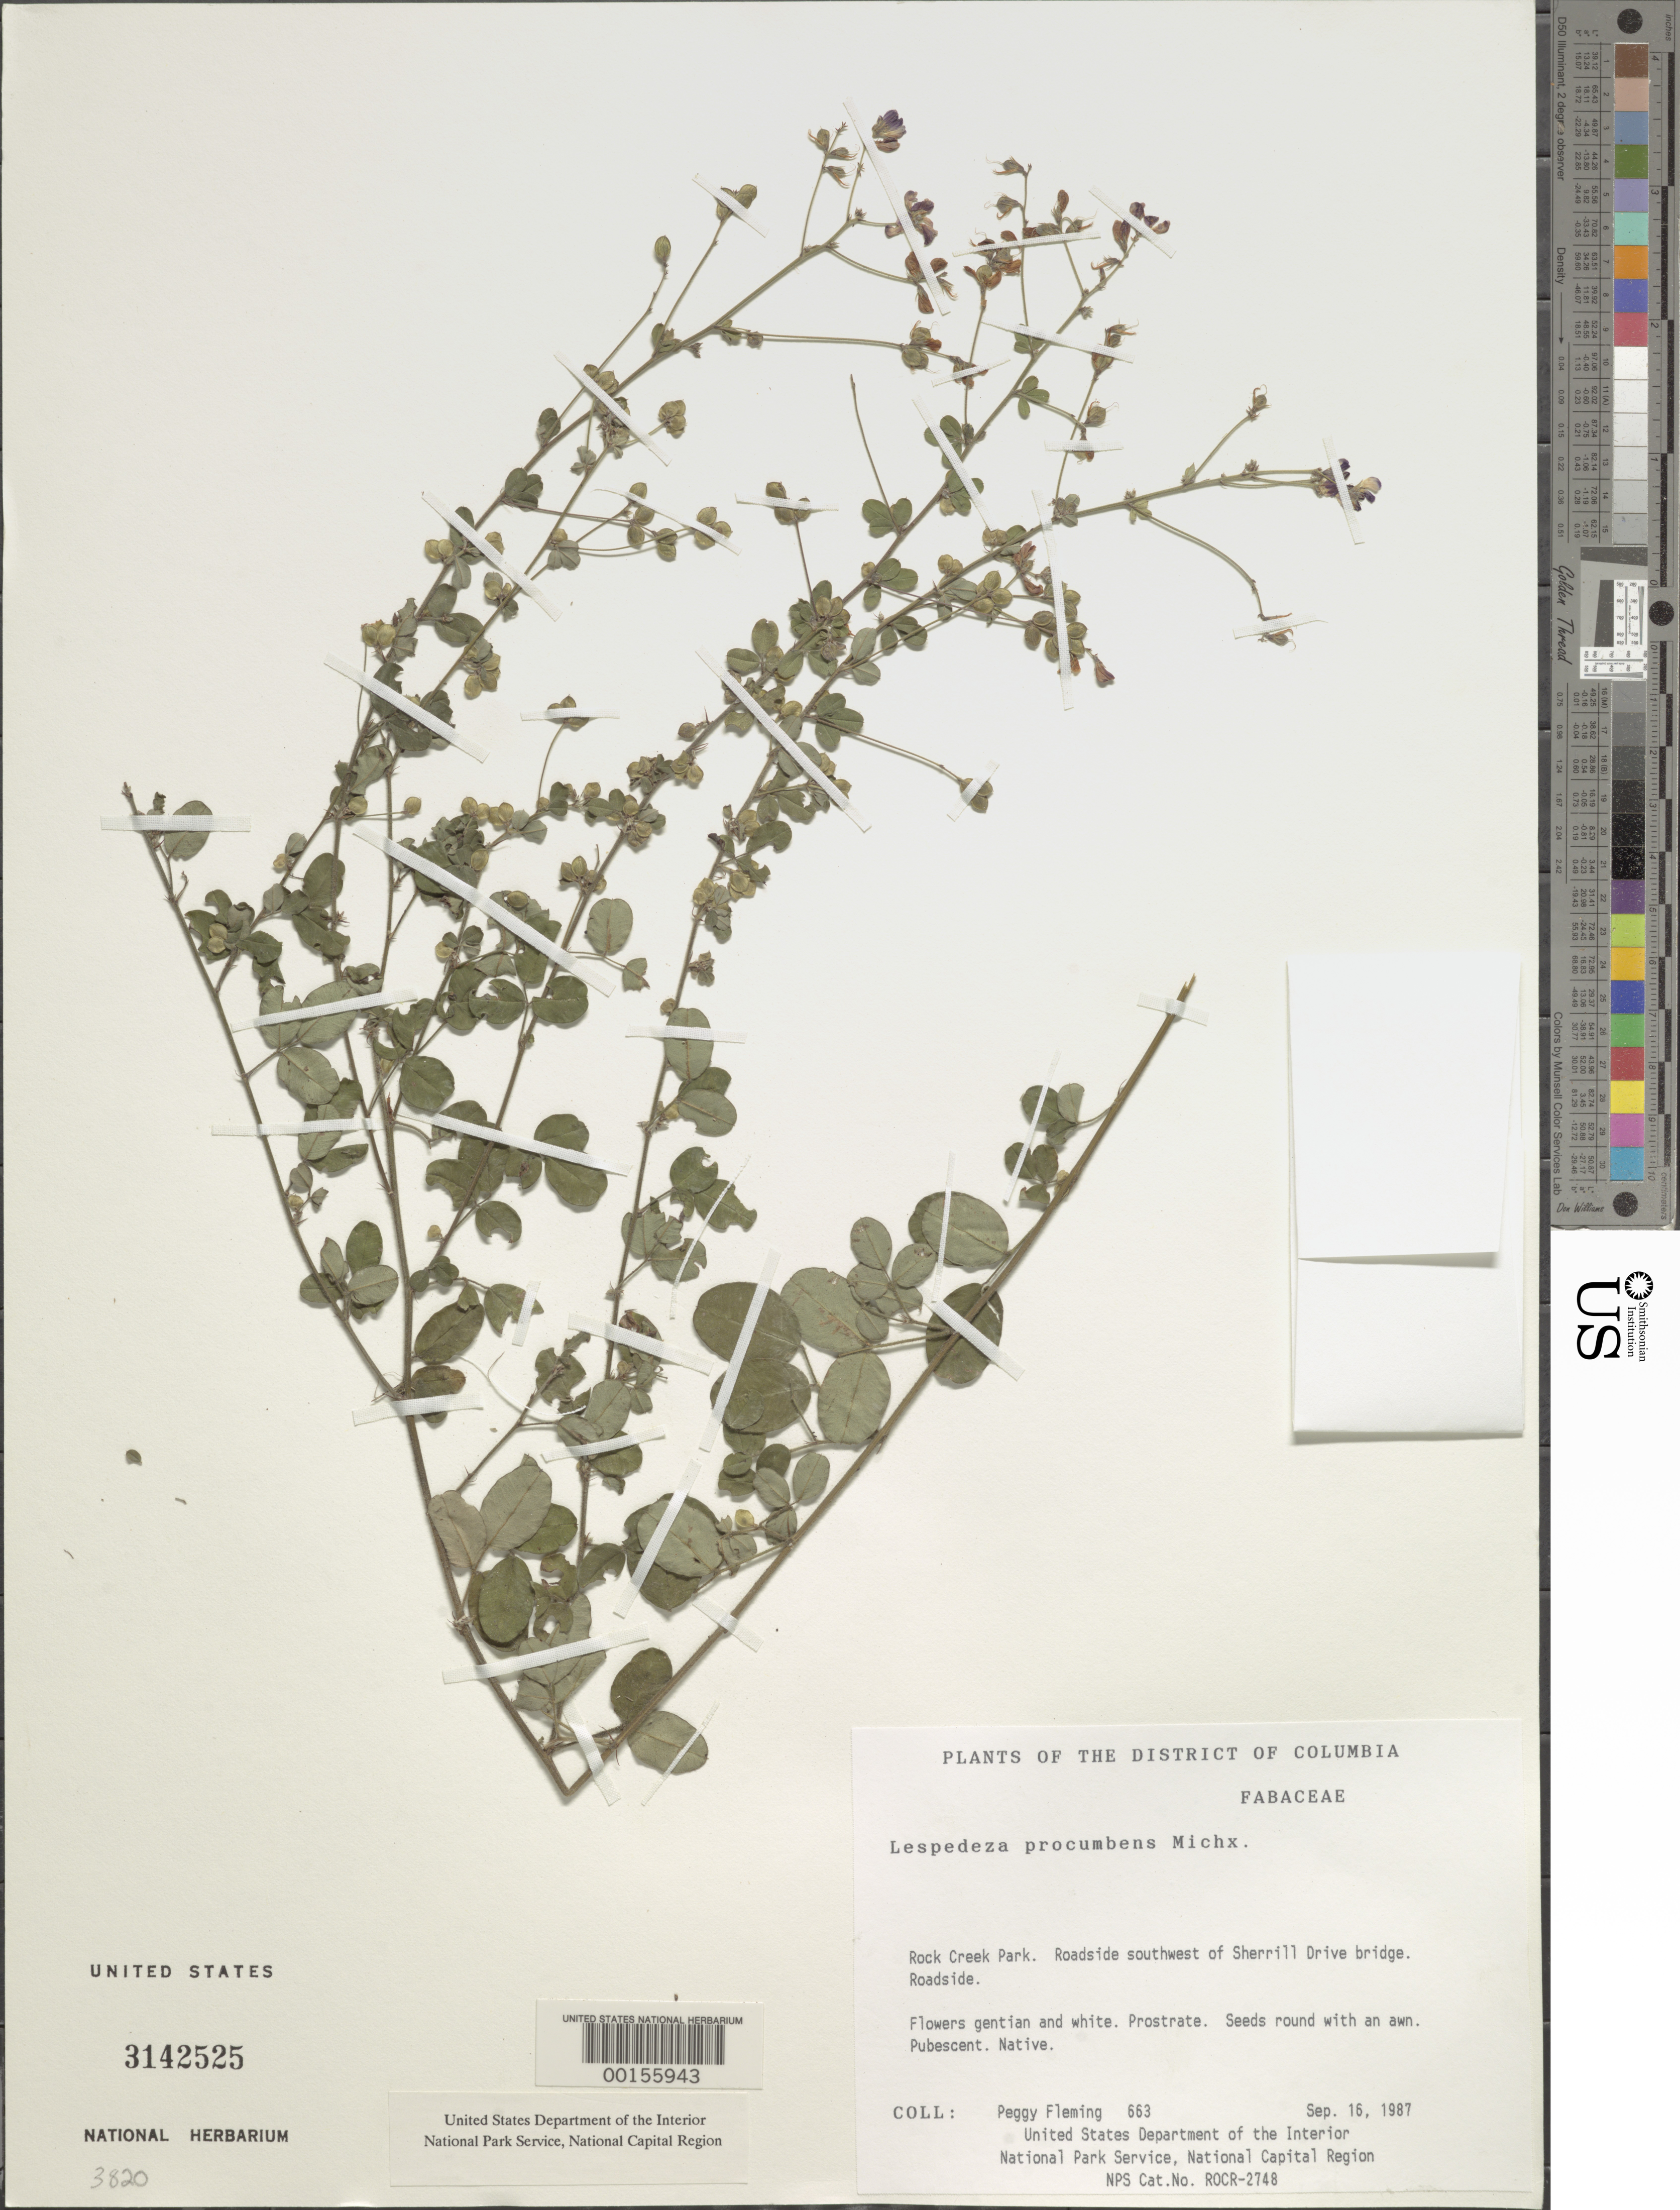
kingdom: Plantae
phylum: Tracheophyta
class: Magnoliopsida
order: Fabales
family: Fabaceae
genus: Lespedeza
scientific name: Lespedeza procumbens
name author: Michx.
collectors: P. Fleming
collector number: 663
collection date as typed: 16 Sep 1987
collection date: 1987-09-16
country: United States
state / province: District of Columbia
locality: Rock Creek Park, SW of Sherrill Drive Rock Creek Park and vicinity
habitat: Roadside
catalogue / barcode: US 3142525